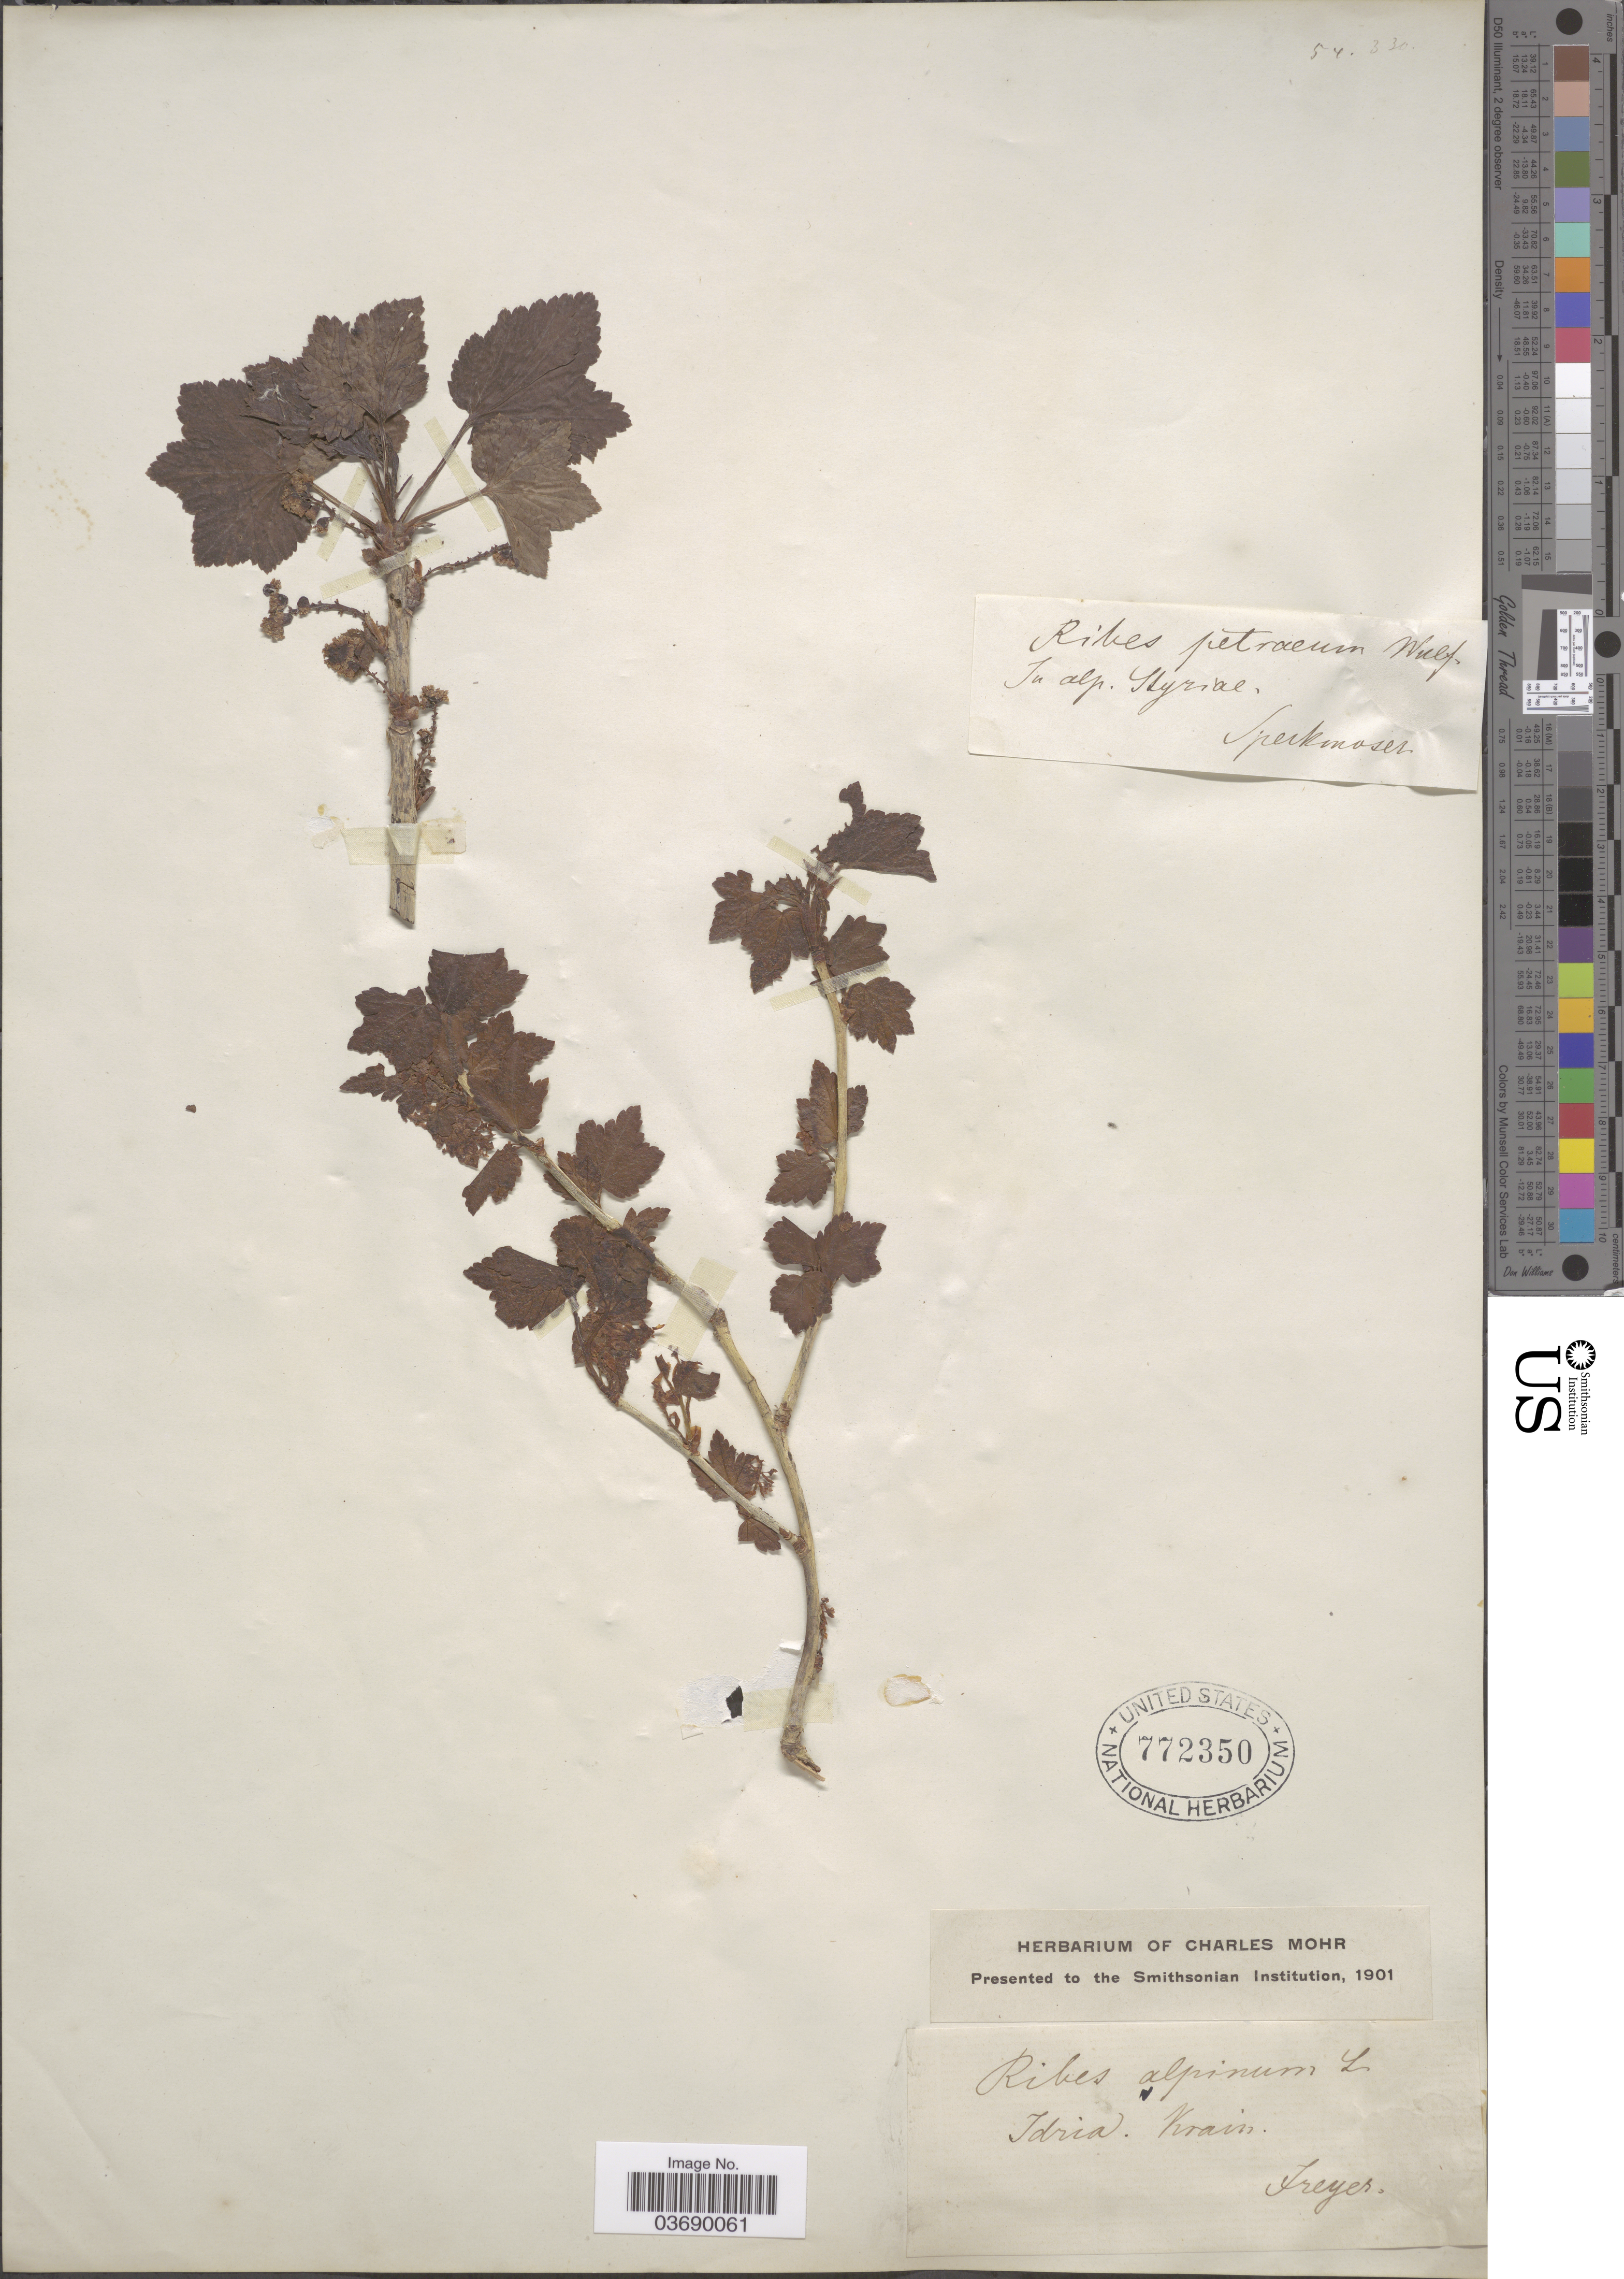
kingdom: Plantae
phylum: Tracheophyta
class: Magnoliopsida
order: Saxifragales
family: Grossulariaceae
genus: Ribes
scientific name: Ribes alpinum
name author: L.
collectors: -. Freyer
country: Austria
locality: In alp. Styriae. Speckmoser*? Idria Krain.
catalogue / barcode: US 772350